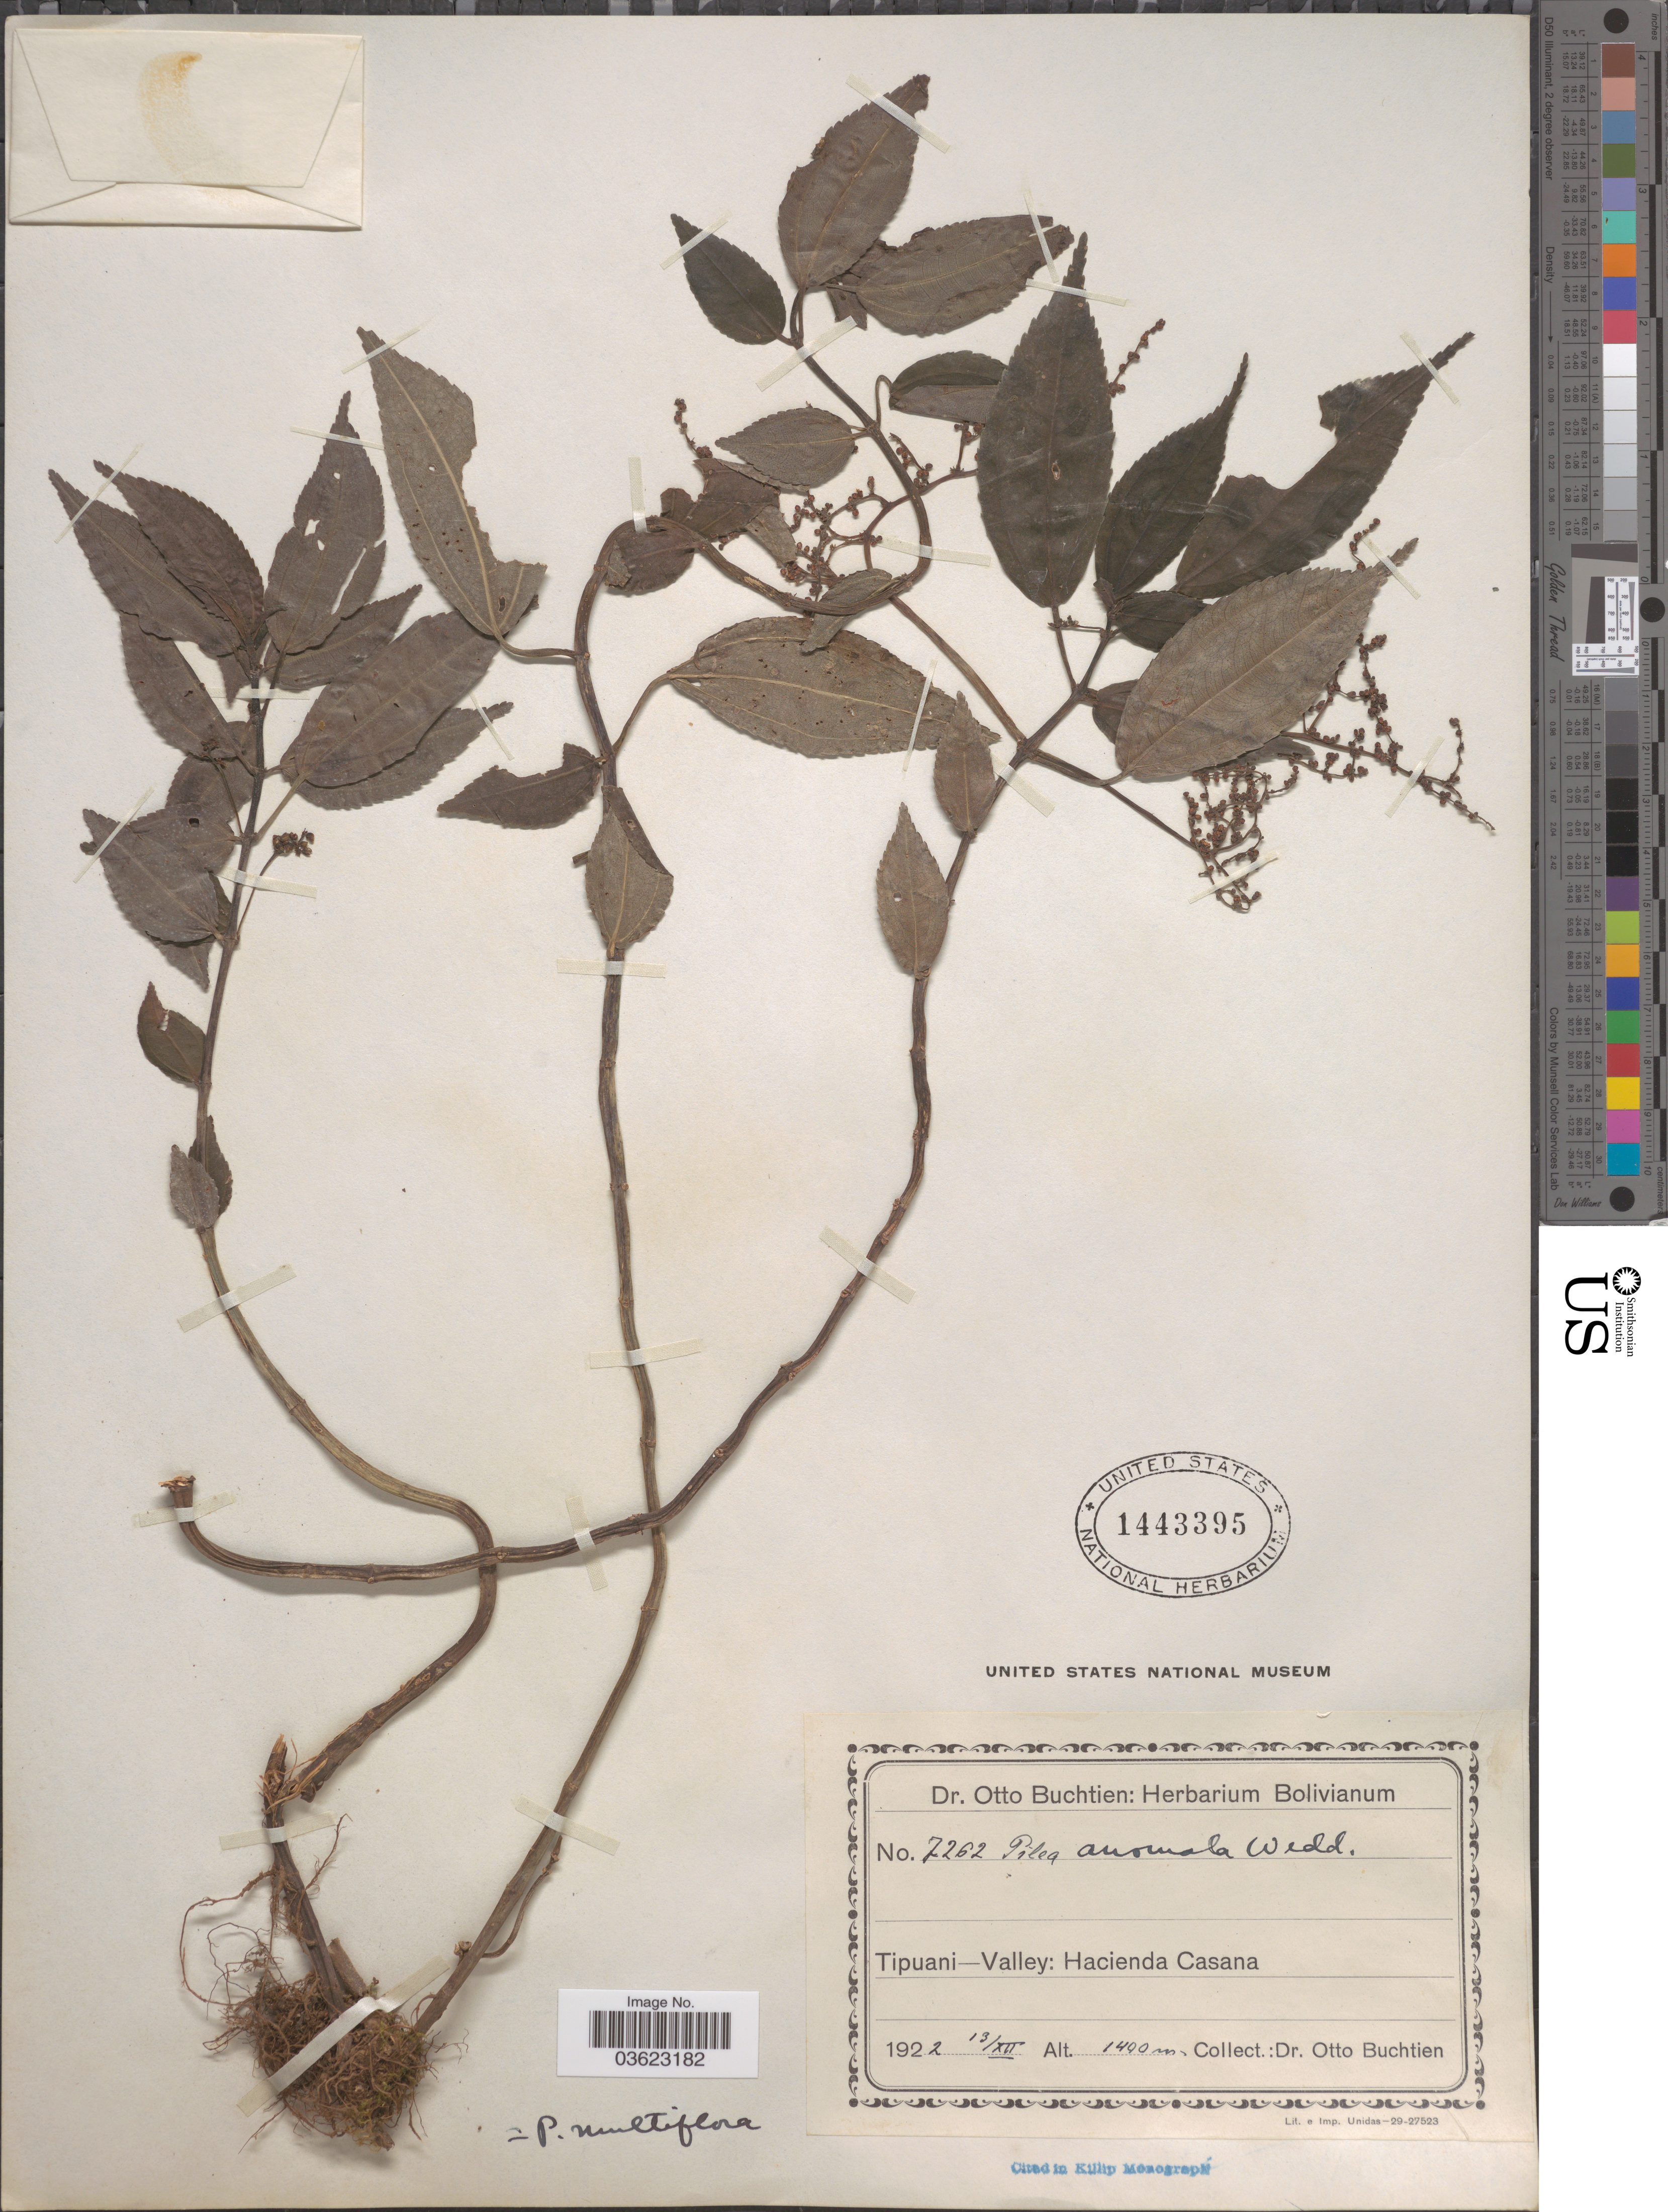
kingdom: Plantae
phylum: Tracheophyta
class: Magnoliopsida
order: Rosales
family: Urticaceae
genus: Pilea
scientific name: Pilea anomala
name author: Wedd.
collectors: O. Buchtien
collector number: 7262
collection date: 1922-12-13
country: Bolivia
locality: Tipuani - Valley: Hacienda Casana.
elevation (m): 1400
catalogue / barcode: US 1443395